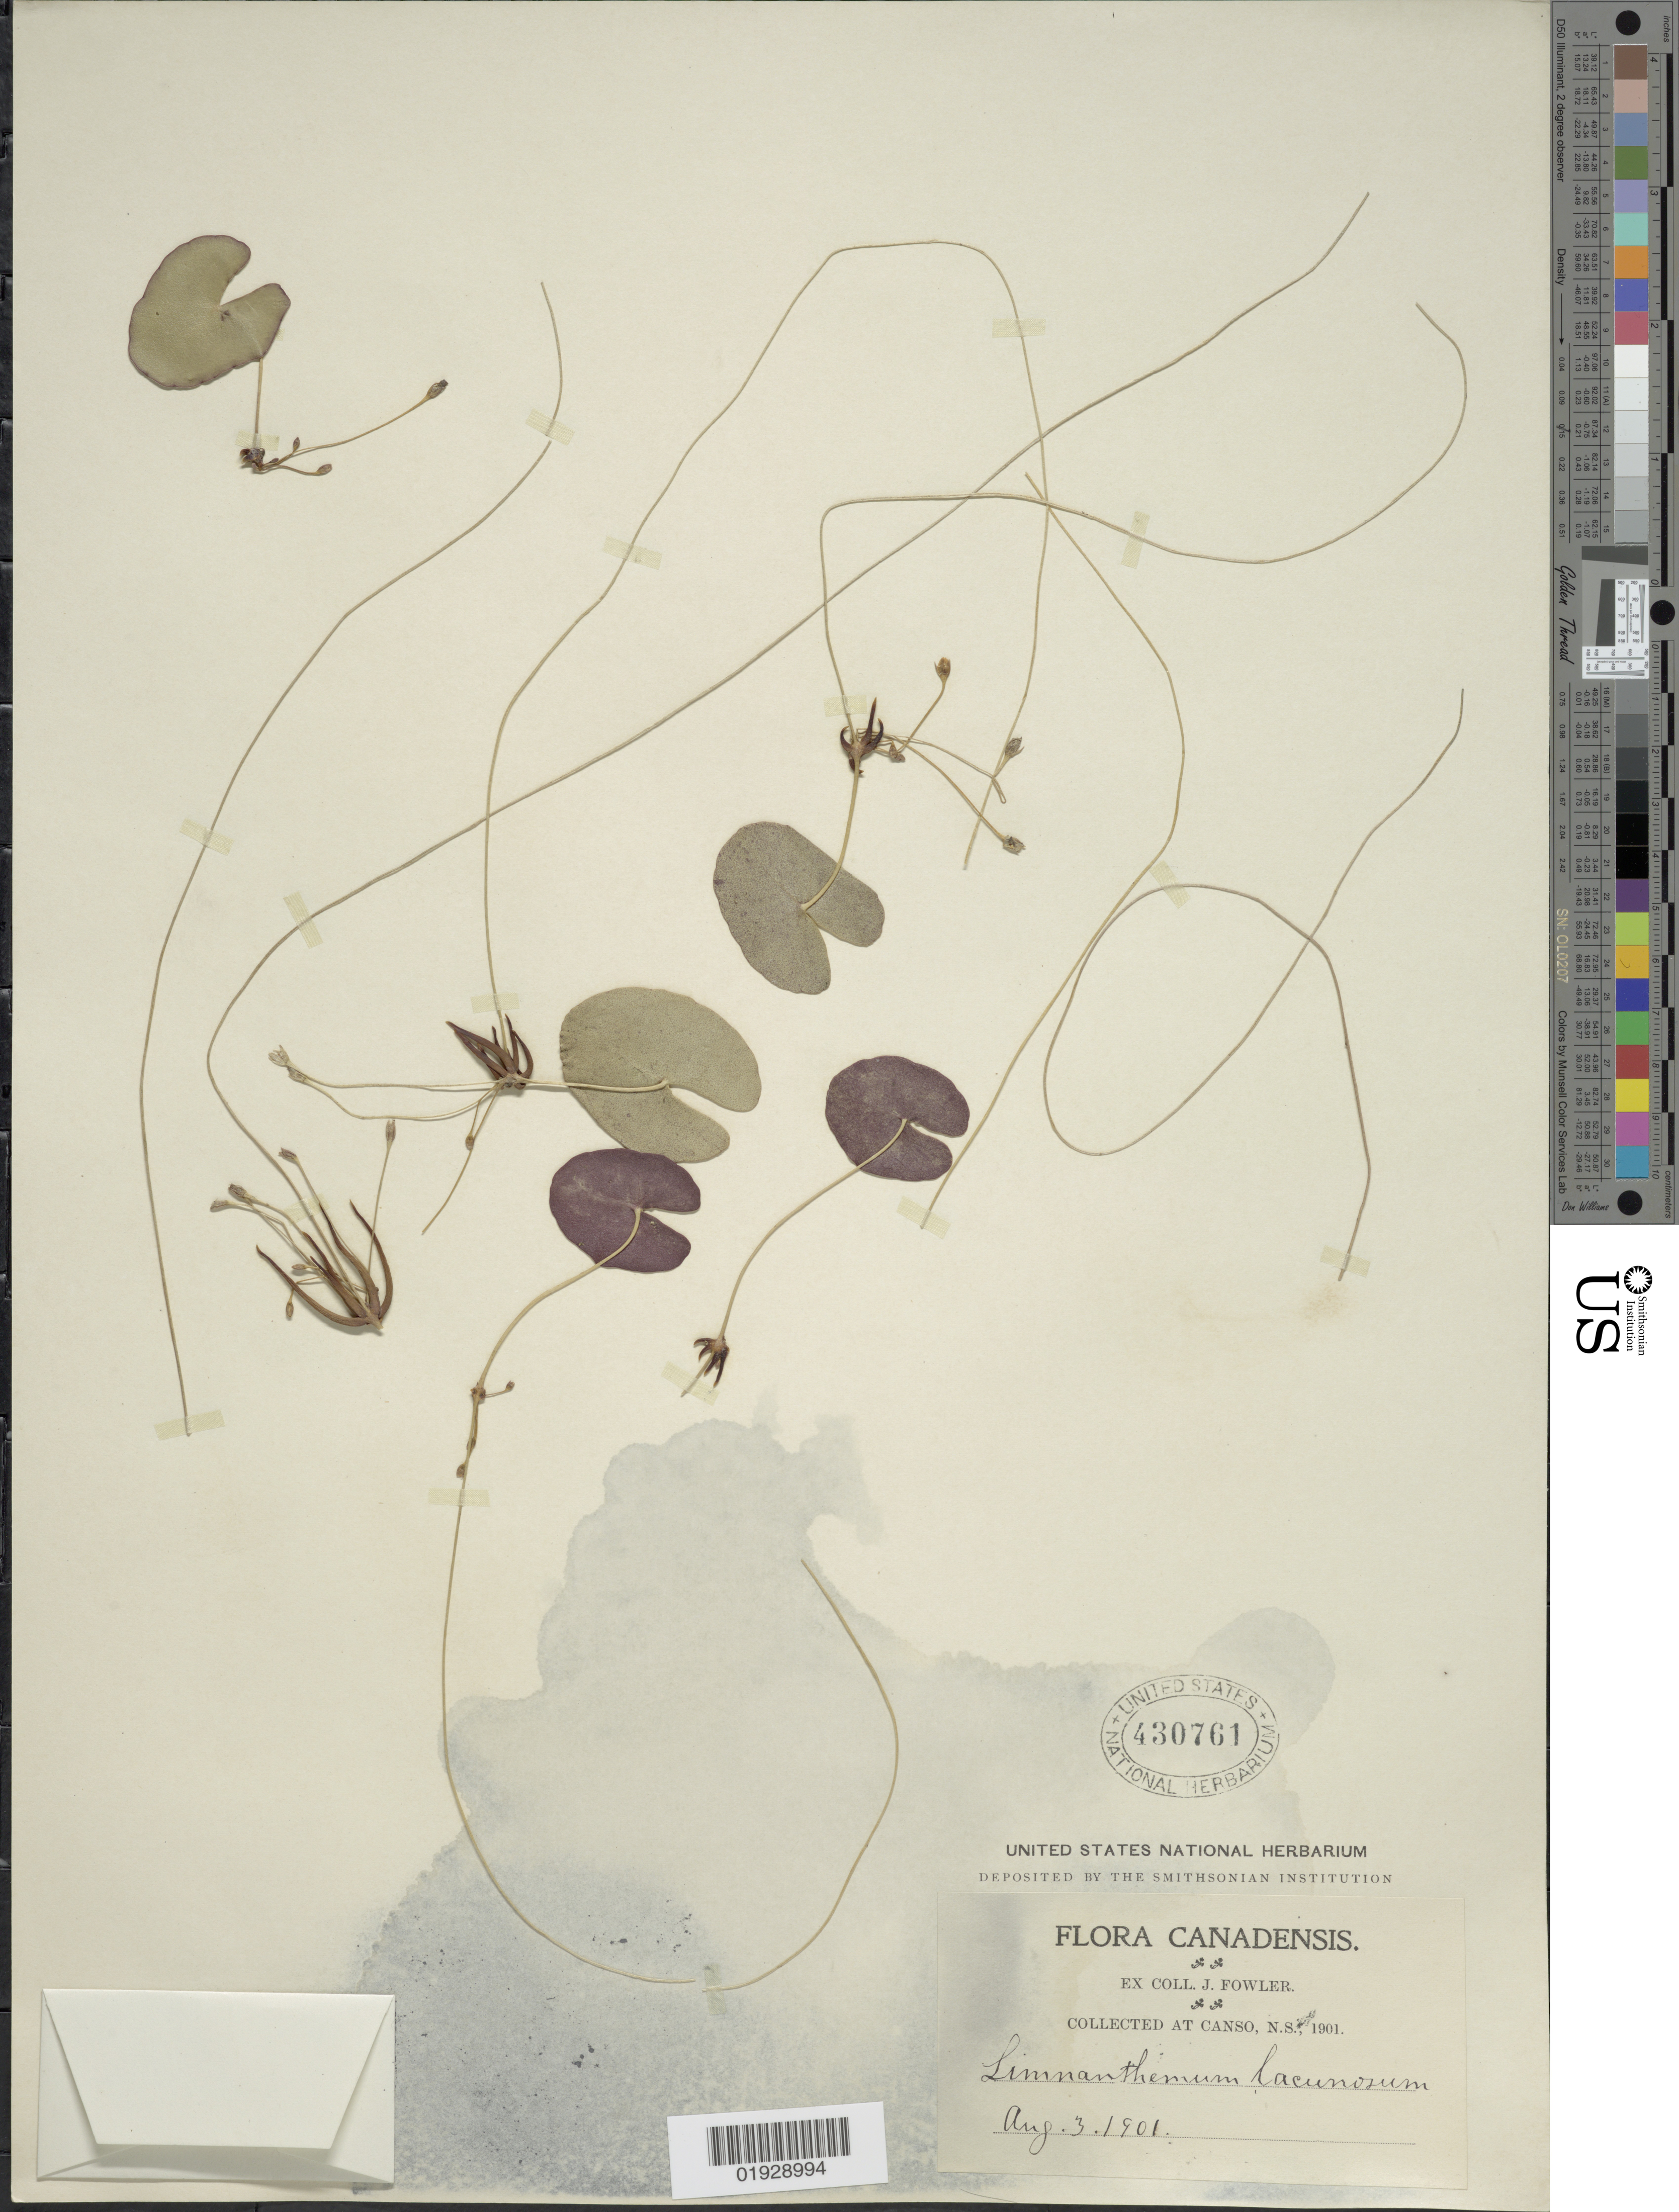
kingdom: Plantae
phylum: Tracheophyta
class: Magnoliopsida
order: Asterales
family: Menyanthaceae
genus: Nymphoides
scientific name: Nymphoides lacunosum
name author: Fernald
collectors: J. P. Fowler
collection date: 1901-08-03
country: Canada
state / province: Nova Scotia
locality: At Canso, N.S.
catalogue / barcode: US 430761